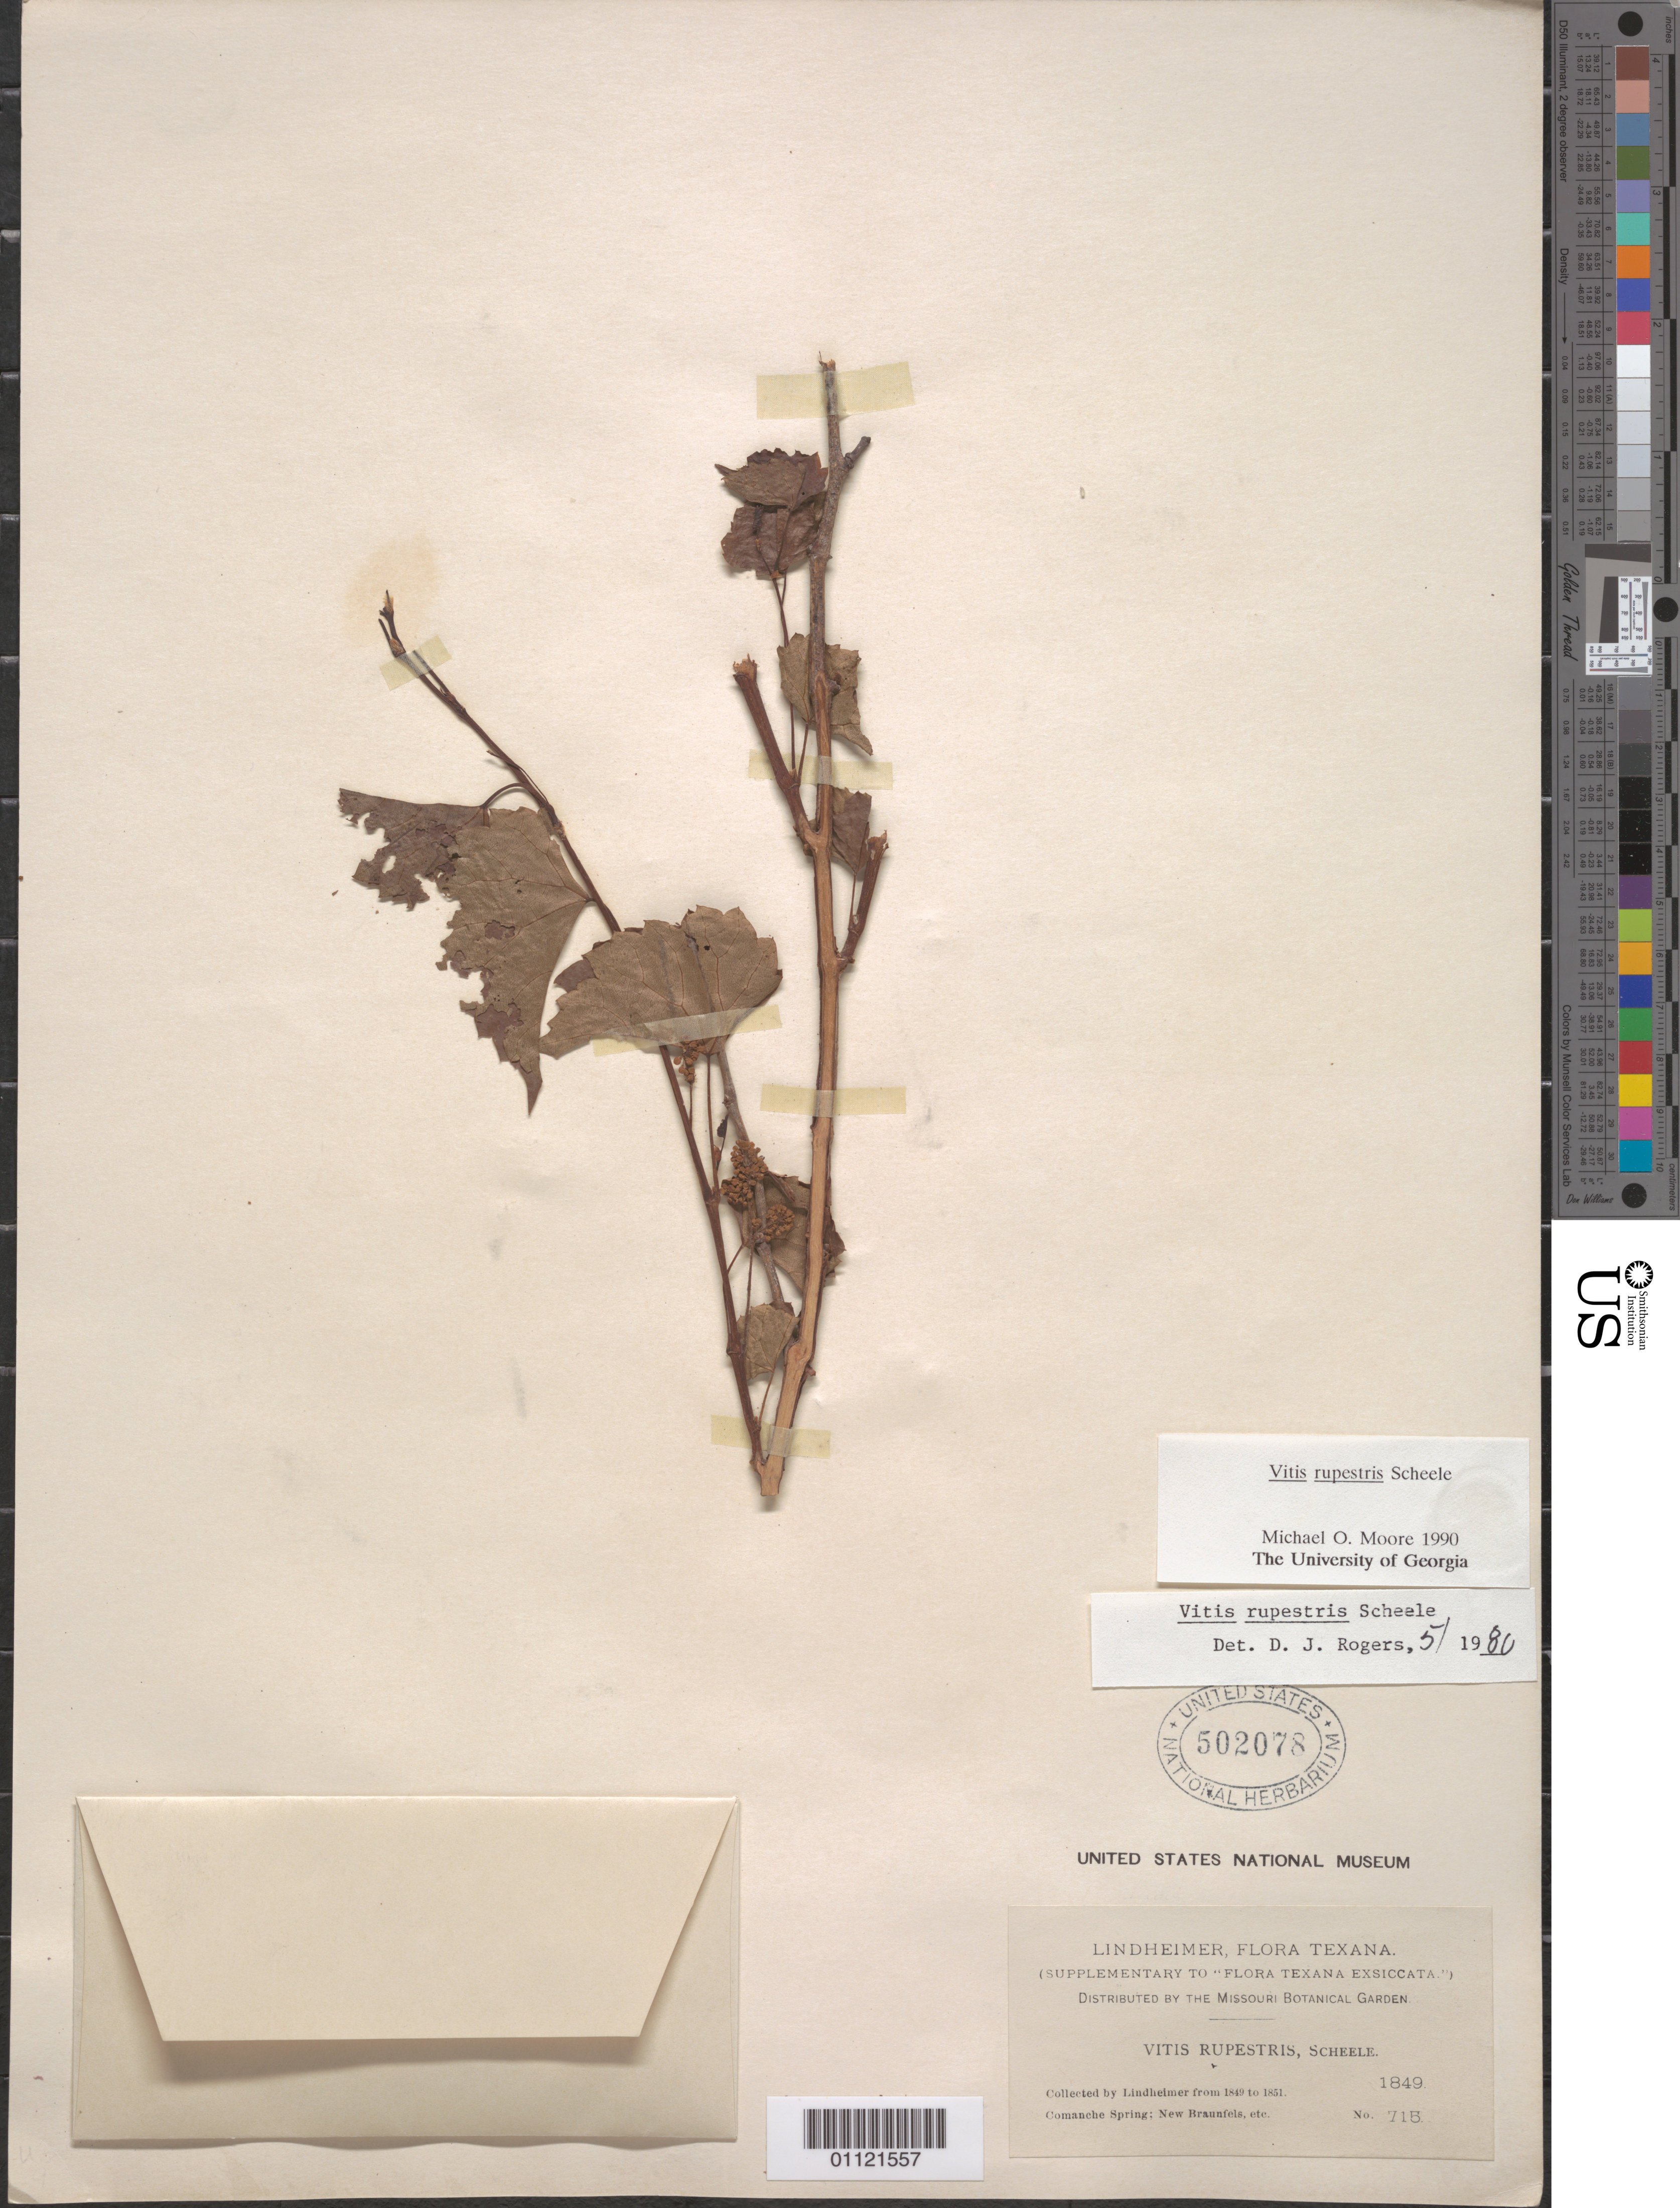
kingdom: Plantae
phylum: Tracheophyta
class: Magnoliopsida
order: Vitales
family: Vitaceae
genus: Vitis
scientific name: Vitis rupestris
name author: Scheele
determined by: Rogers, D. J.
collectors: F. J. Lindheimer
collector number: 715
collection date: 1849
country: United States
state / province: Texas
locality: Comanche Spring; New Braunfels, etc.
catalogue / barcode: US 502078